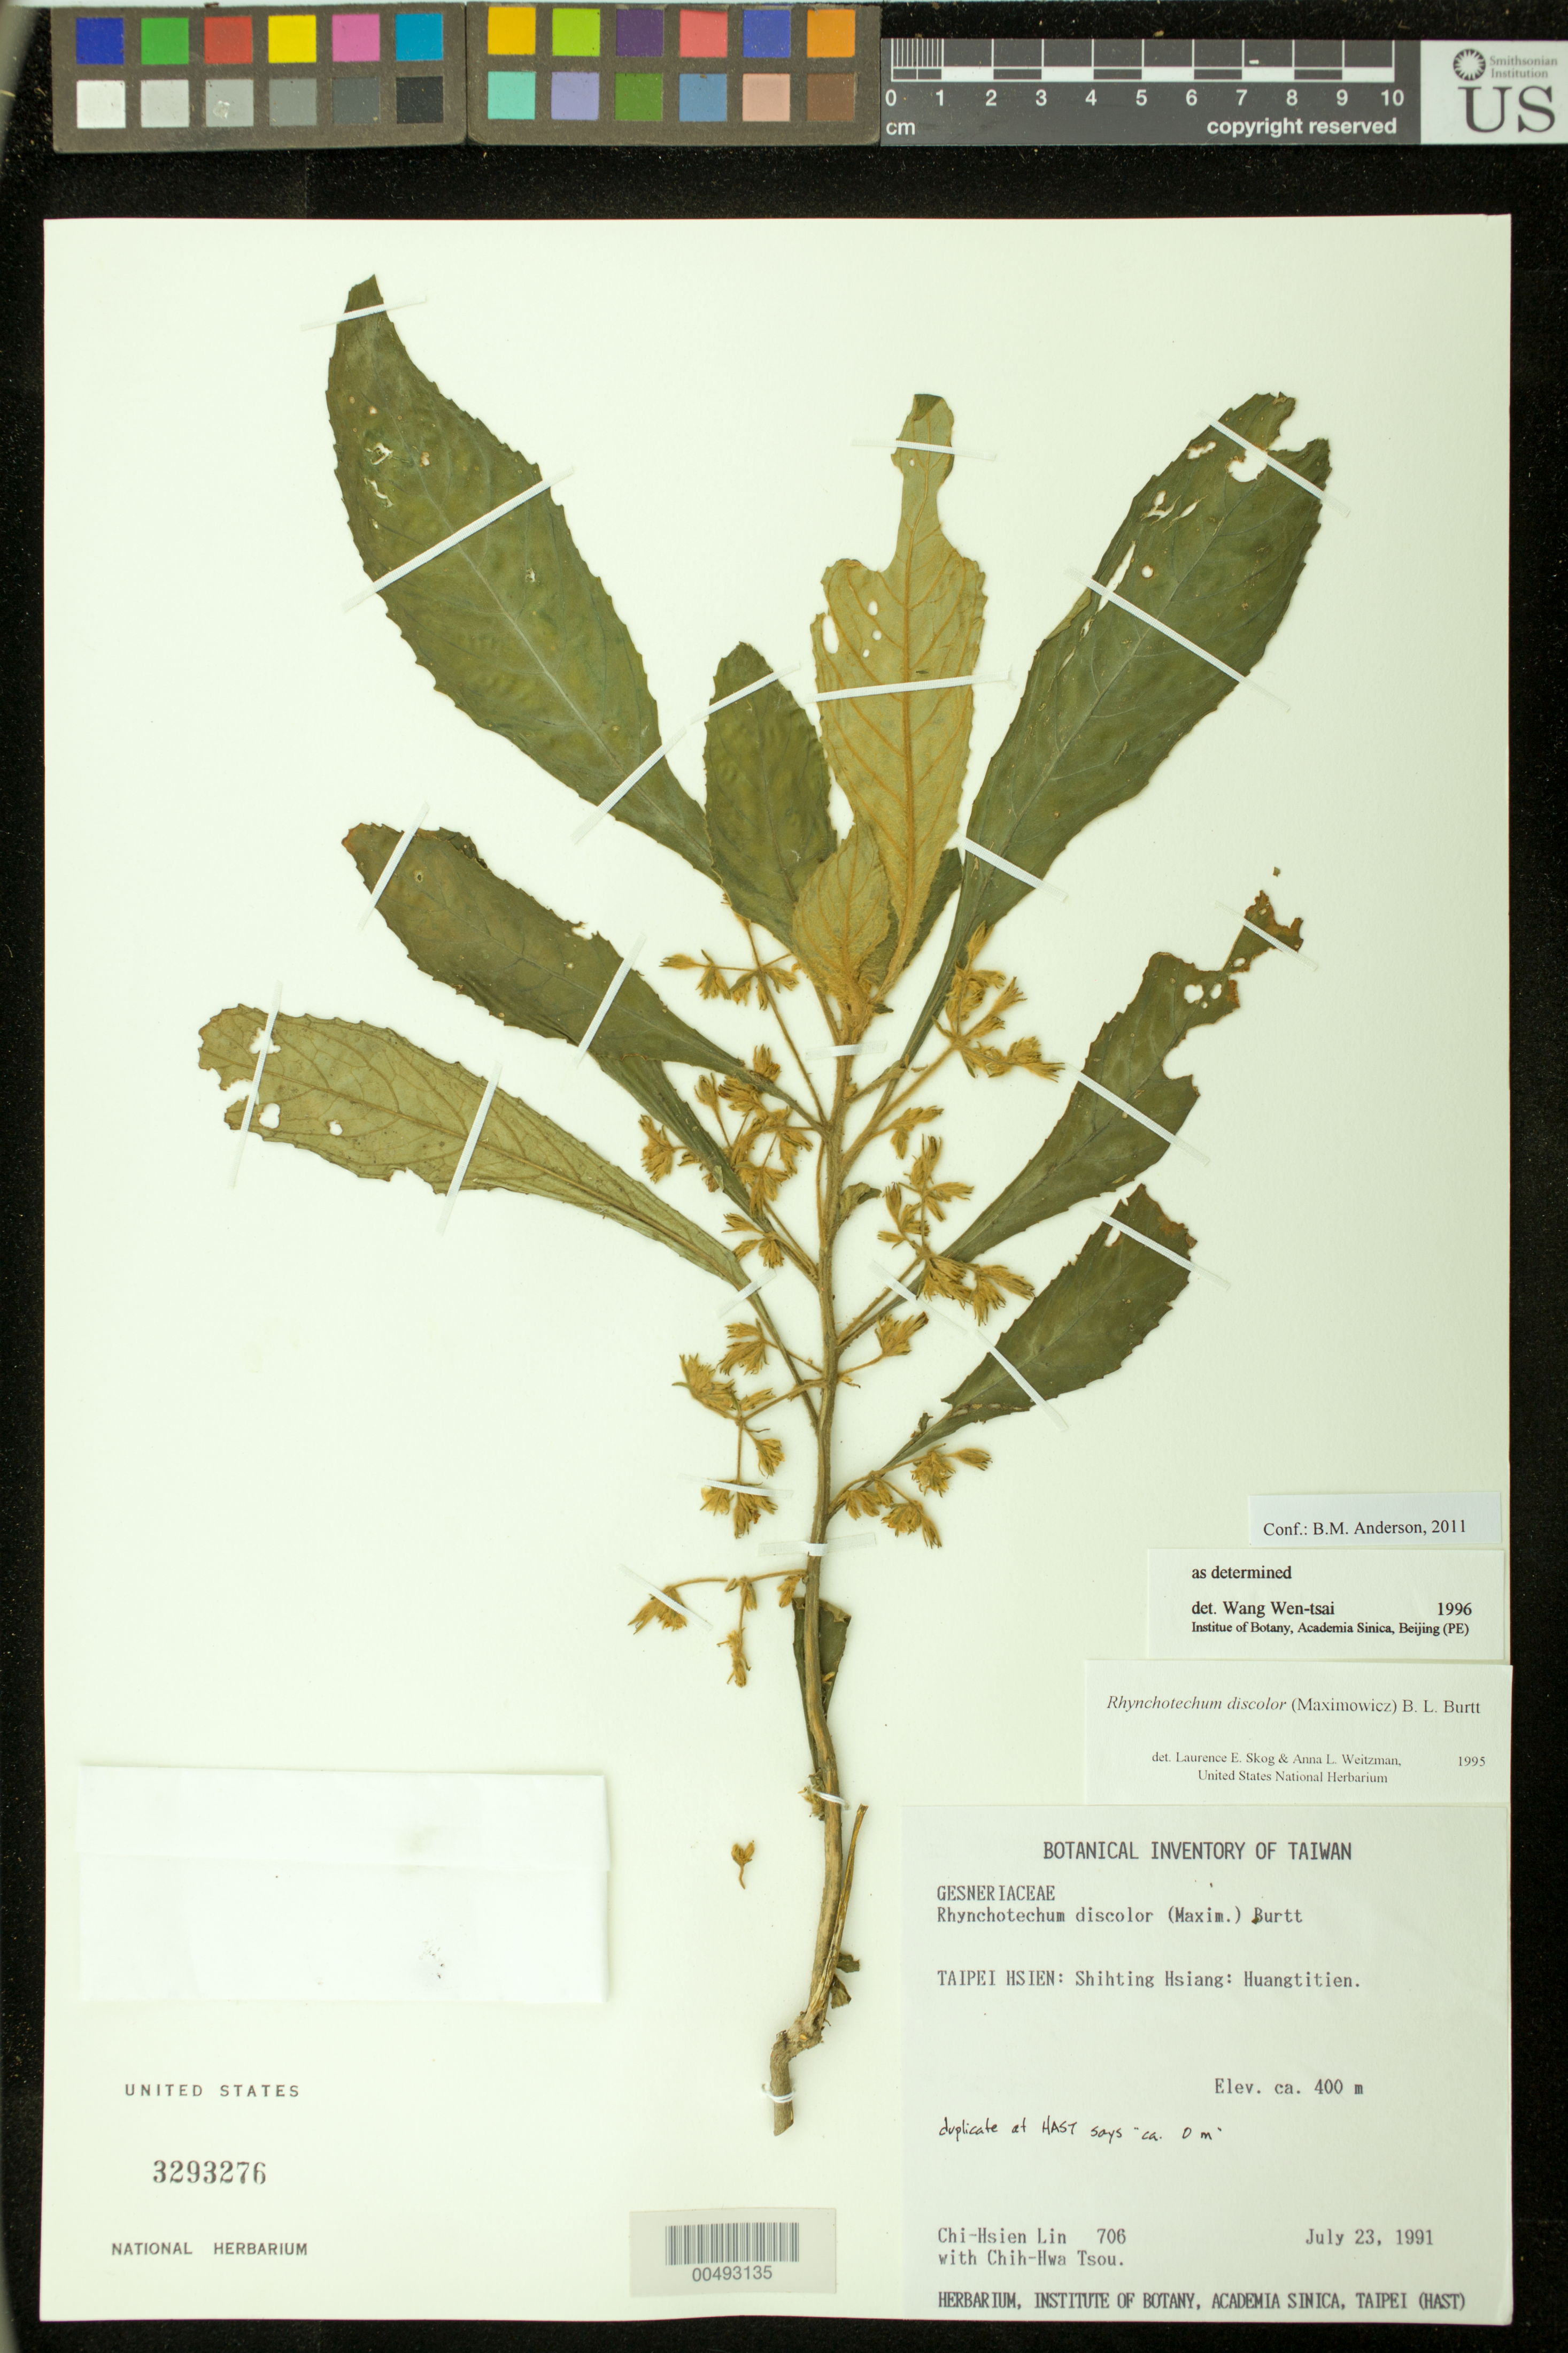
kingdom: Plantae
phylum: Tracheophyta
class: Magnoliopsida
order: Lamiales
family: Gesneriaceae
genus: Rhynchotechum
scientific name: Rhynchotechum discolor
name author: (Maxim.) B.L. Burtt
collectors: C. Lin & C. Tsou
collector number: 706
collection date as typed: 23 Jul 1991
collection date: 1991-07-23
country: Taiwan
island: Taiwan [Formosa]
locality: Tai pei, Shihting, hungtitien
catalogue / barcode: US 3293276